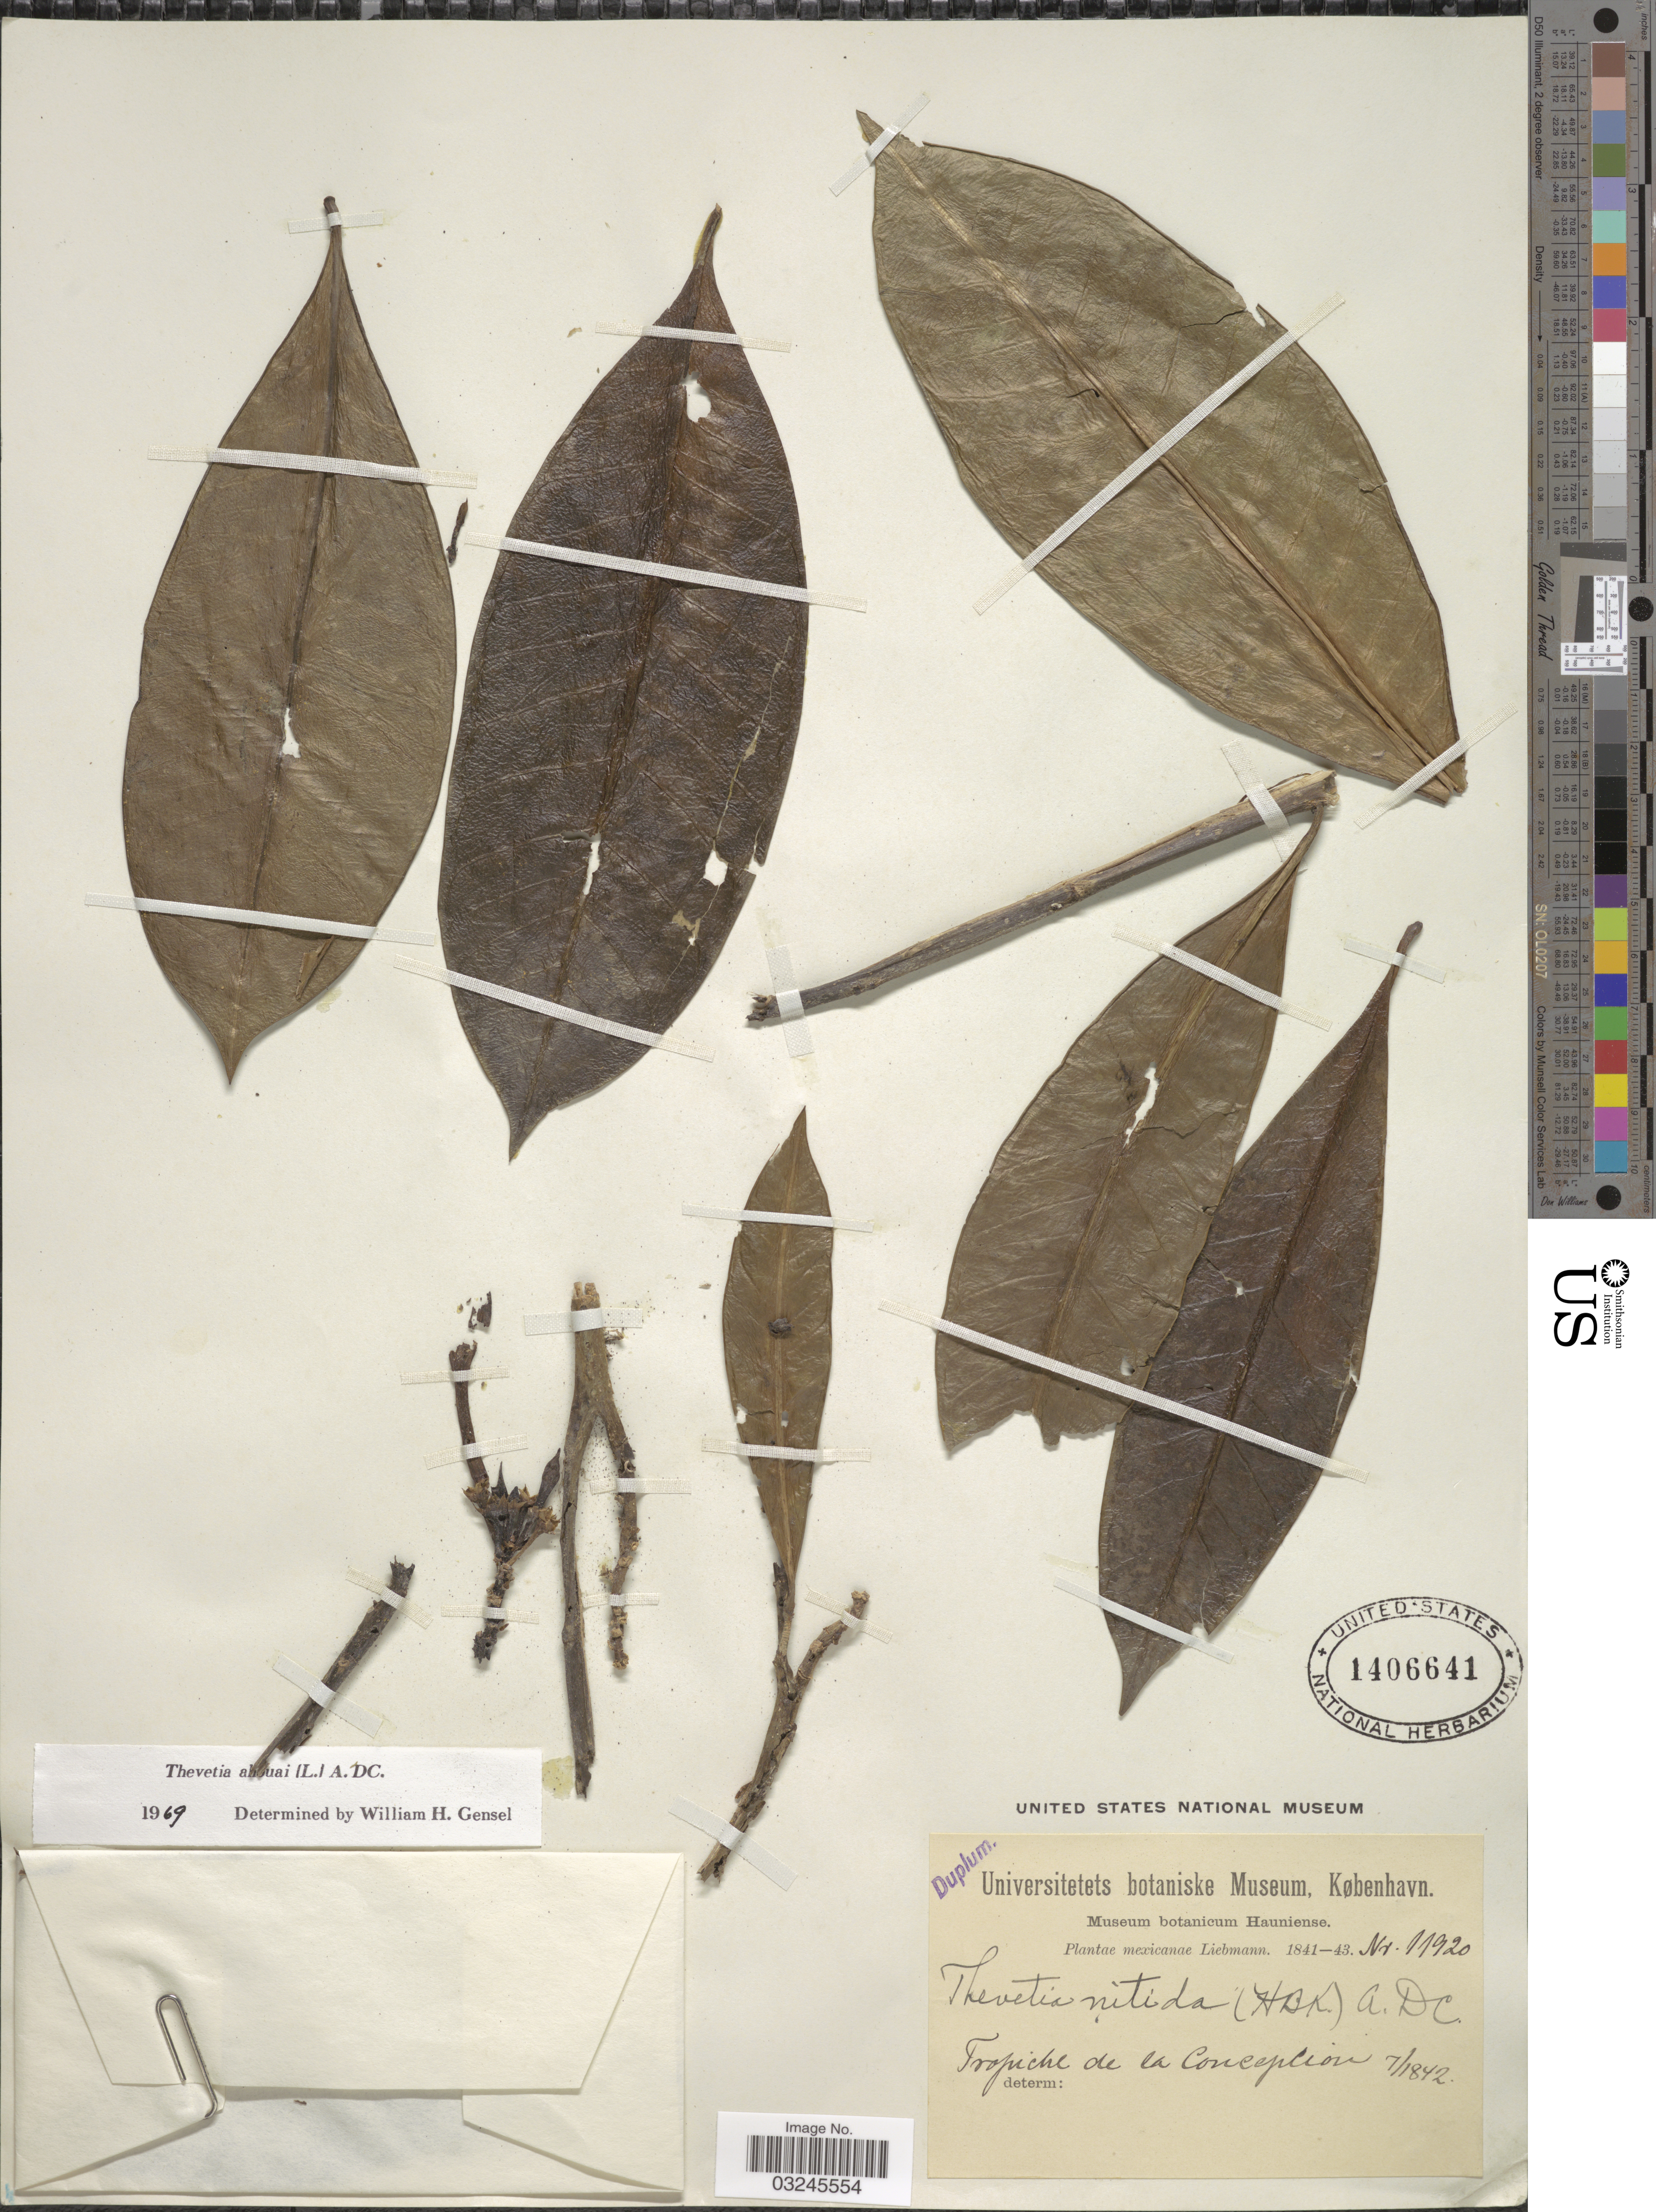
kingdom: Plantae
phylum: Tracheophyta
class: Magnoliopsida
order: Gentianales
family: Apocynaceae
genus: Thevetia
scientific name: Thevetia ahouai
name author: (L.) A. DC.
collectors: Liebmann, --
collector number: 11920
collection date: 1842-07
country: Mexico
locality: Tropiche de la Concepcion.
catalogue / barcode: US 1406641